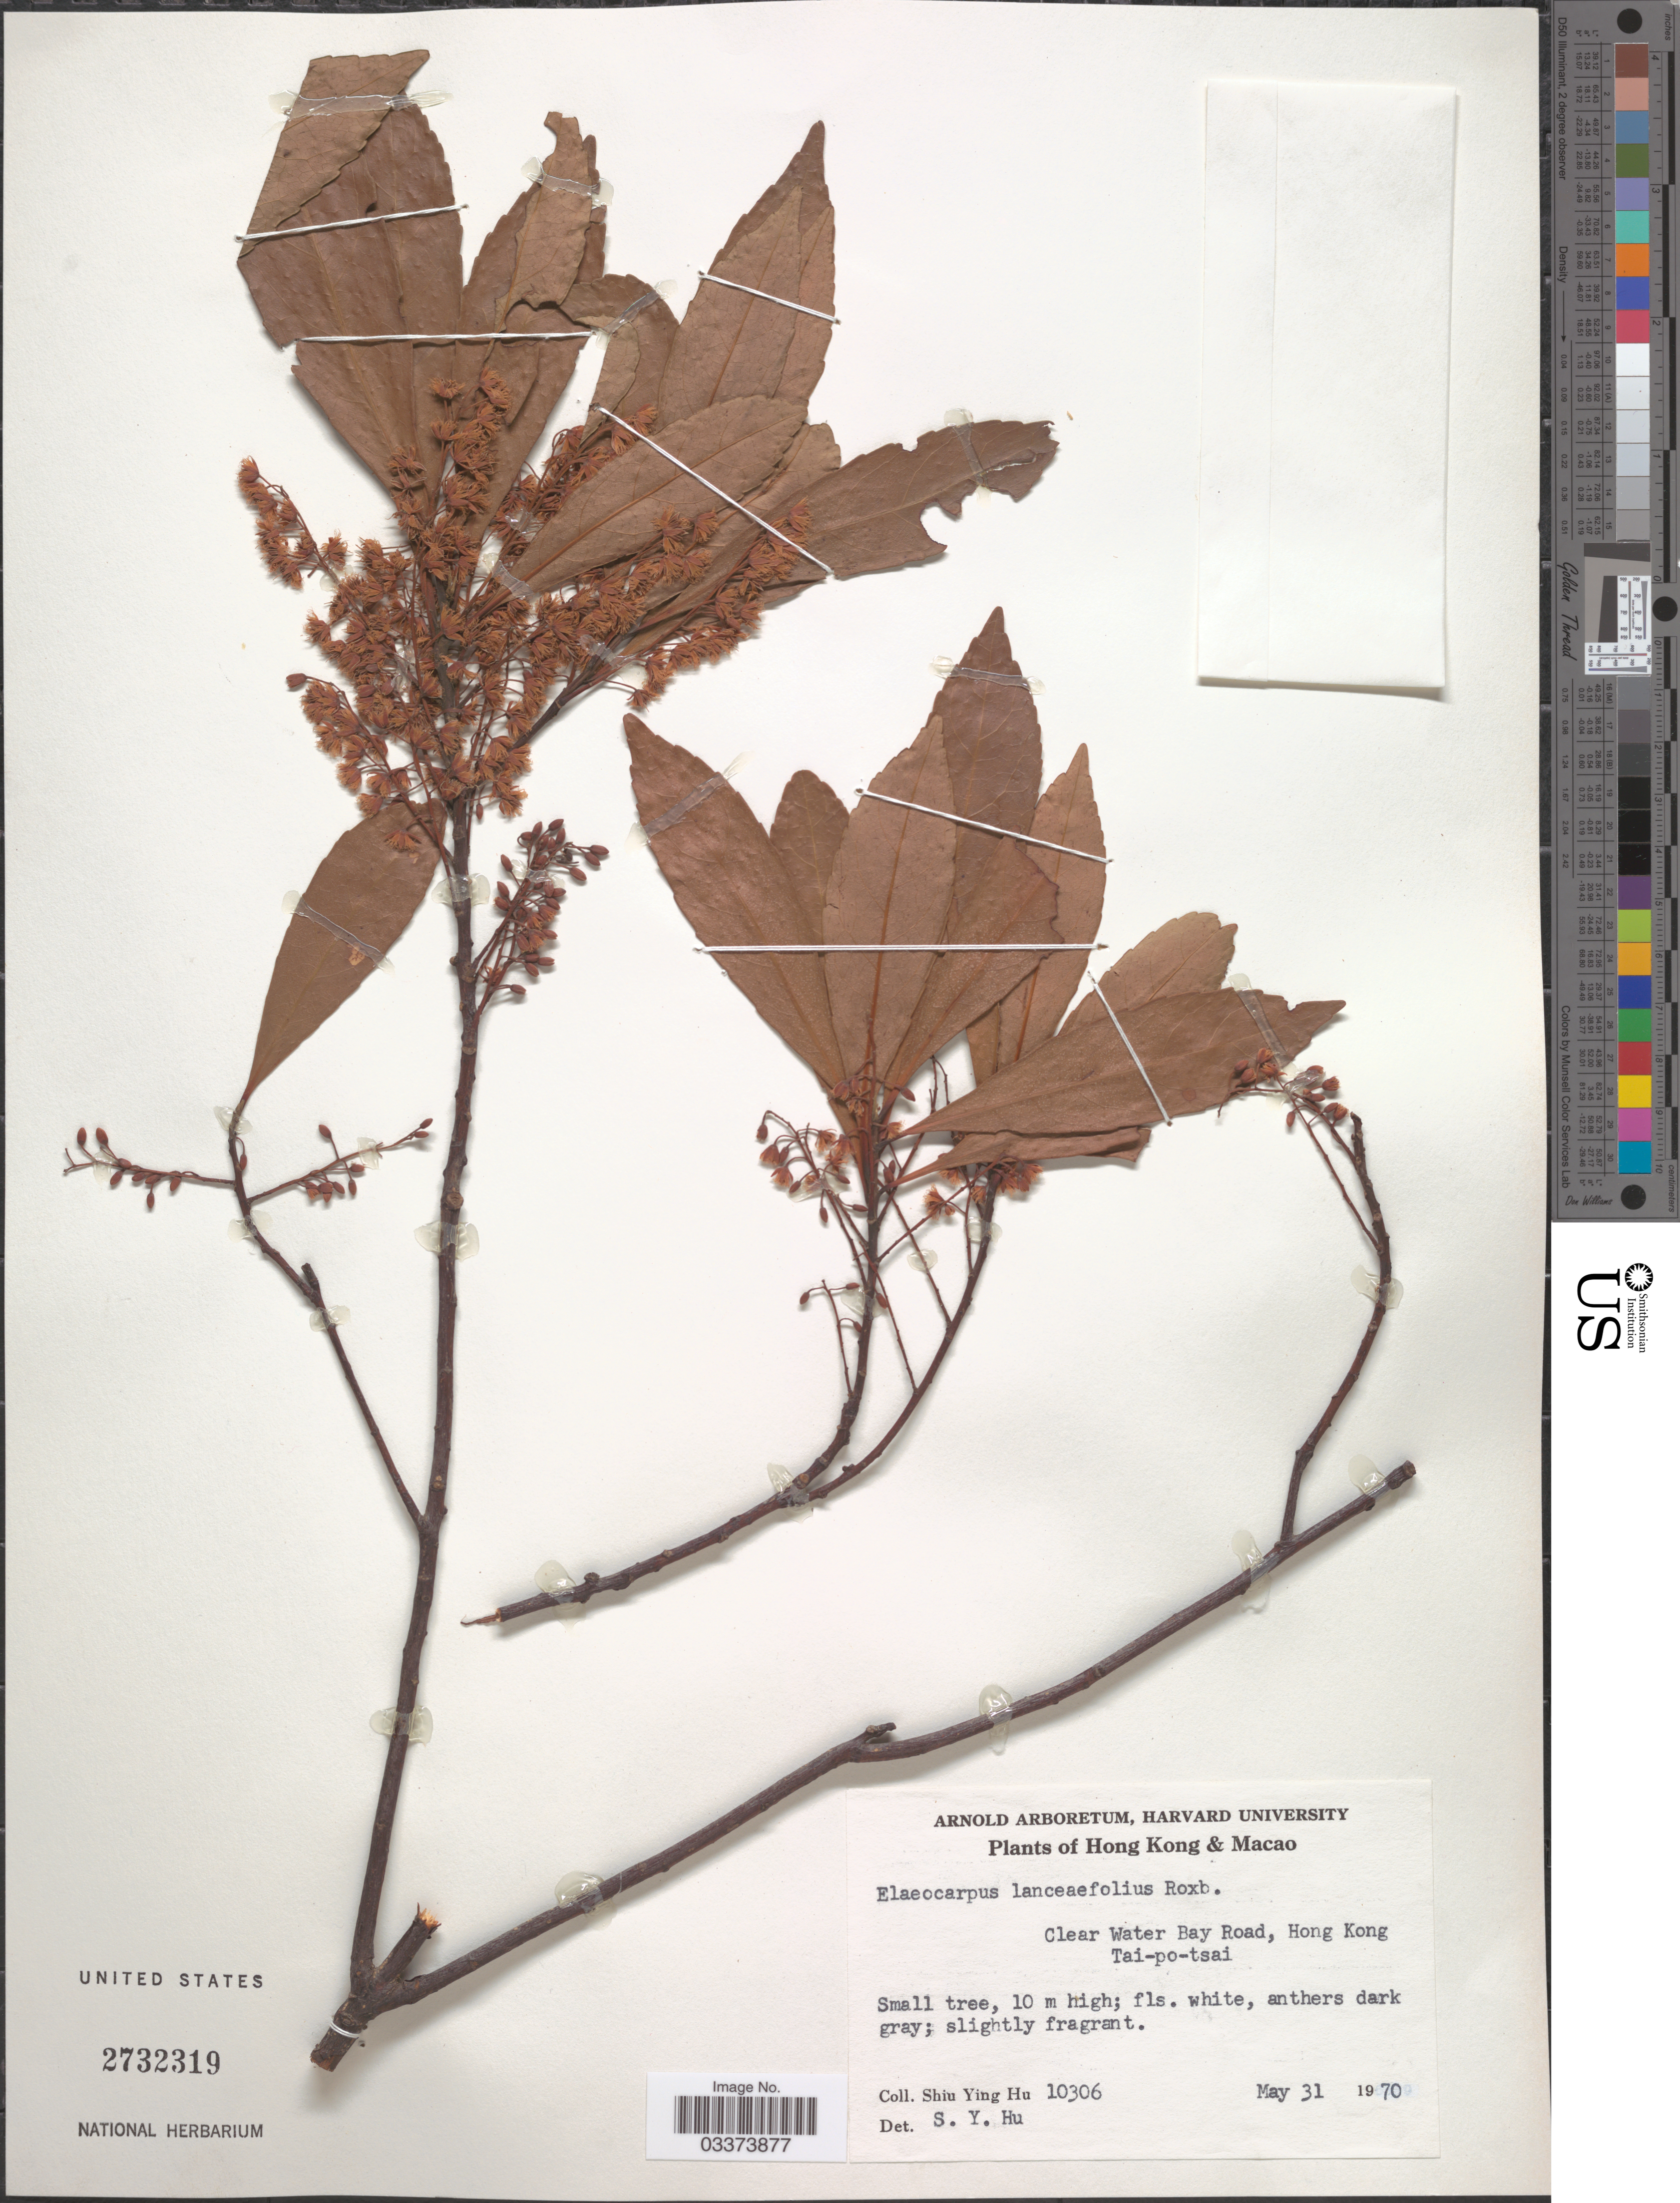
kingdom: Plantae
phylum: Tracheophyta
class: Magnoliopsida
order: Oxalidales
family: Elaeocarpaceae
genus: Elaeocarpus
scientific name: Elaeocarpus lanceifolius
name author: Roxb.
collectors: S. Y. Hu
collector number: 10306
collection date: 1970-05-31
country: China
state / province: Hong Kong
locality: Clear Water Bay Road, Tai-po-tsai.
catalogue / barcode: US 2732319